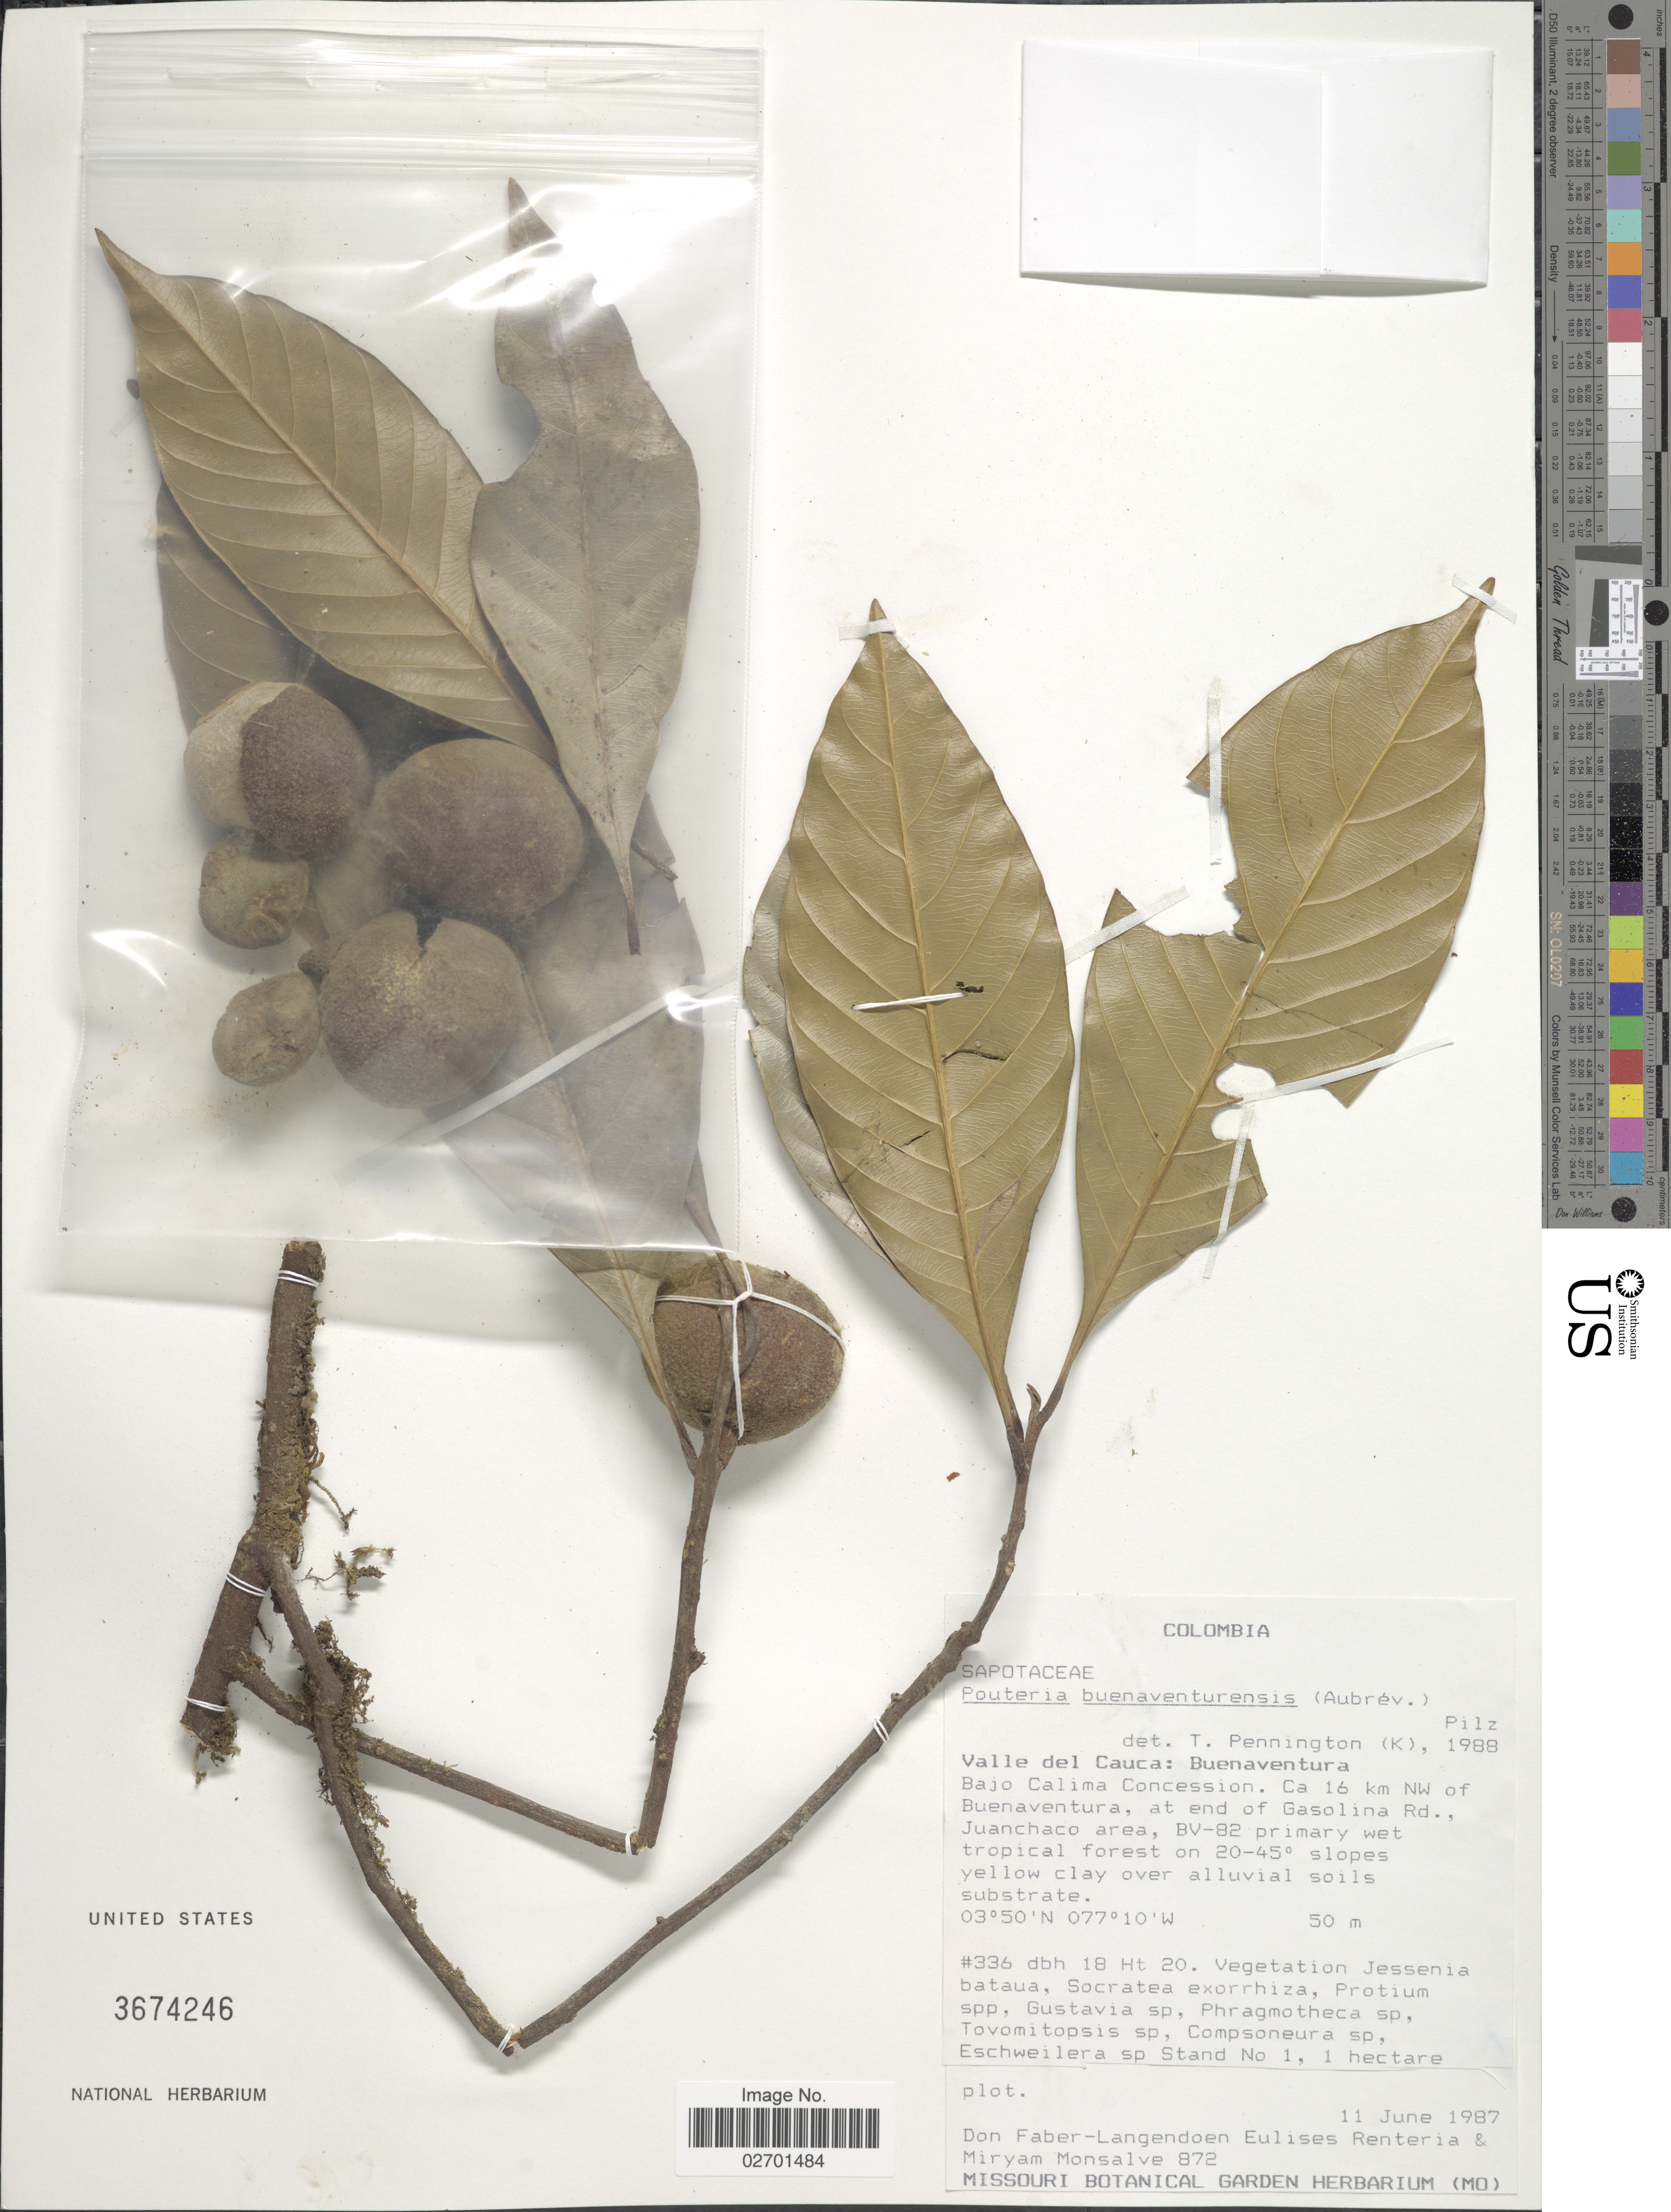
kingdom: Plantae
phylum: Tracheophyta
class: Magnoliopsida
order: Ericales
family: Sapotaceae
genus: Pouteria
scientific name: Pouteria buenaventurensis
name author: (Aubr.) Pilz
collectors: D. Faber-Langendoen, E. Renteria & M. Monsalve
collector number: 872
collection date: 1987-06-11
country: Colombia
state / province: Valle del Cauca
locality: Buenaventua, Bajo Calima Concession, Ca. 16 km NW of Buenaventura, at end of Gasoline Rd., Juanchaco area, BV-82 primary wet tropical forest on 20-45° slopes.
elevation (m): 50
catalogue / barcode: US 3674246